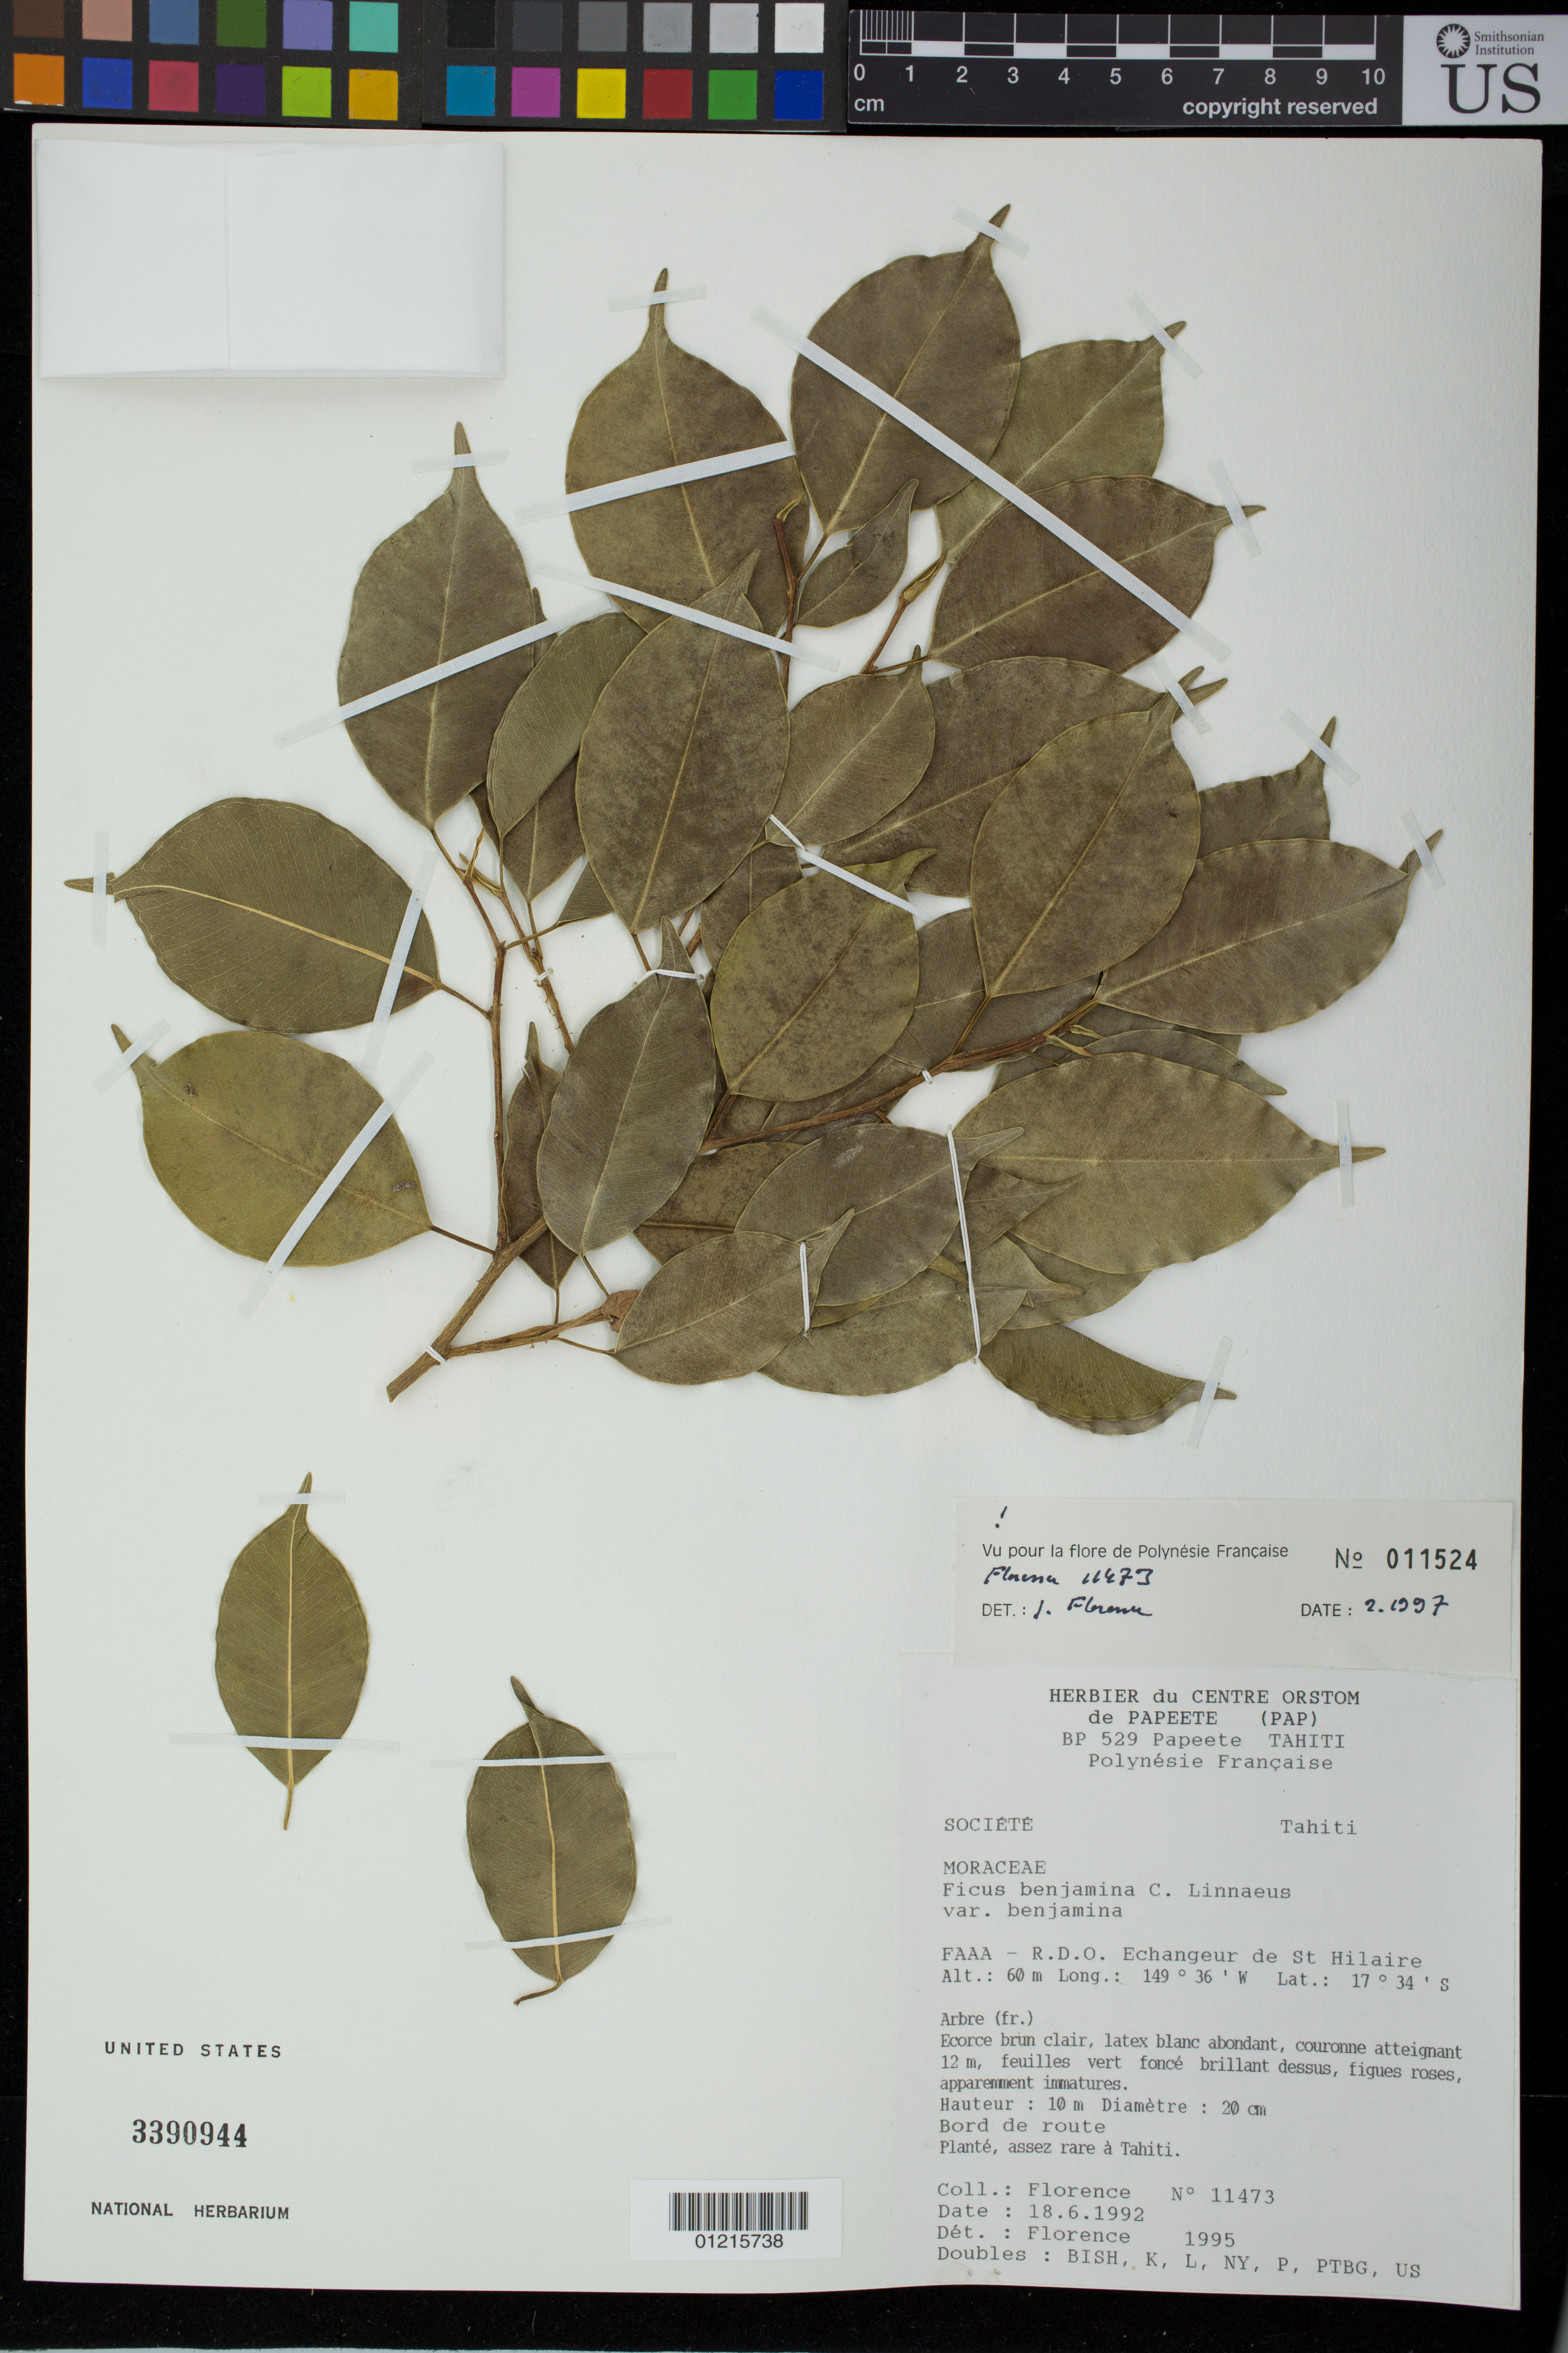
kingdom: Plantae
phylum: Tracheophyta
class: Magnoliopsida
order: Rosales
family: Moraceae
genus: Ficus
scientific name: Ficus benjamina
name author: L.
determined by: Florence, J.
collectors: J. Florence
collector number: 11473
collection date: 1992-06-18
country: French Polynesia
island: Tahiti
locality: FAAA - R.D.O. Echangeur de St Hilaire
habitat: bord du route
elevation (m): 60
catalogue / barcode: US 3390944